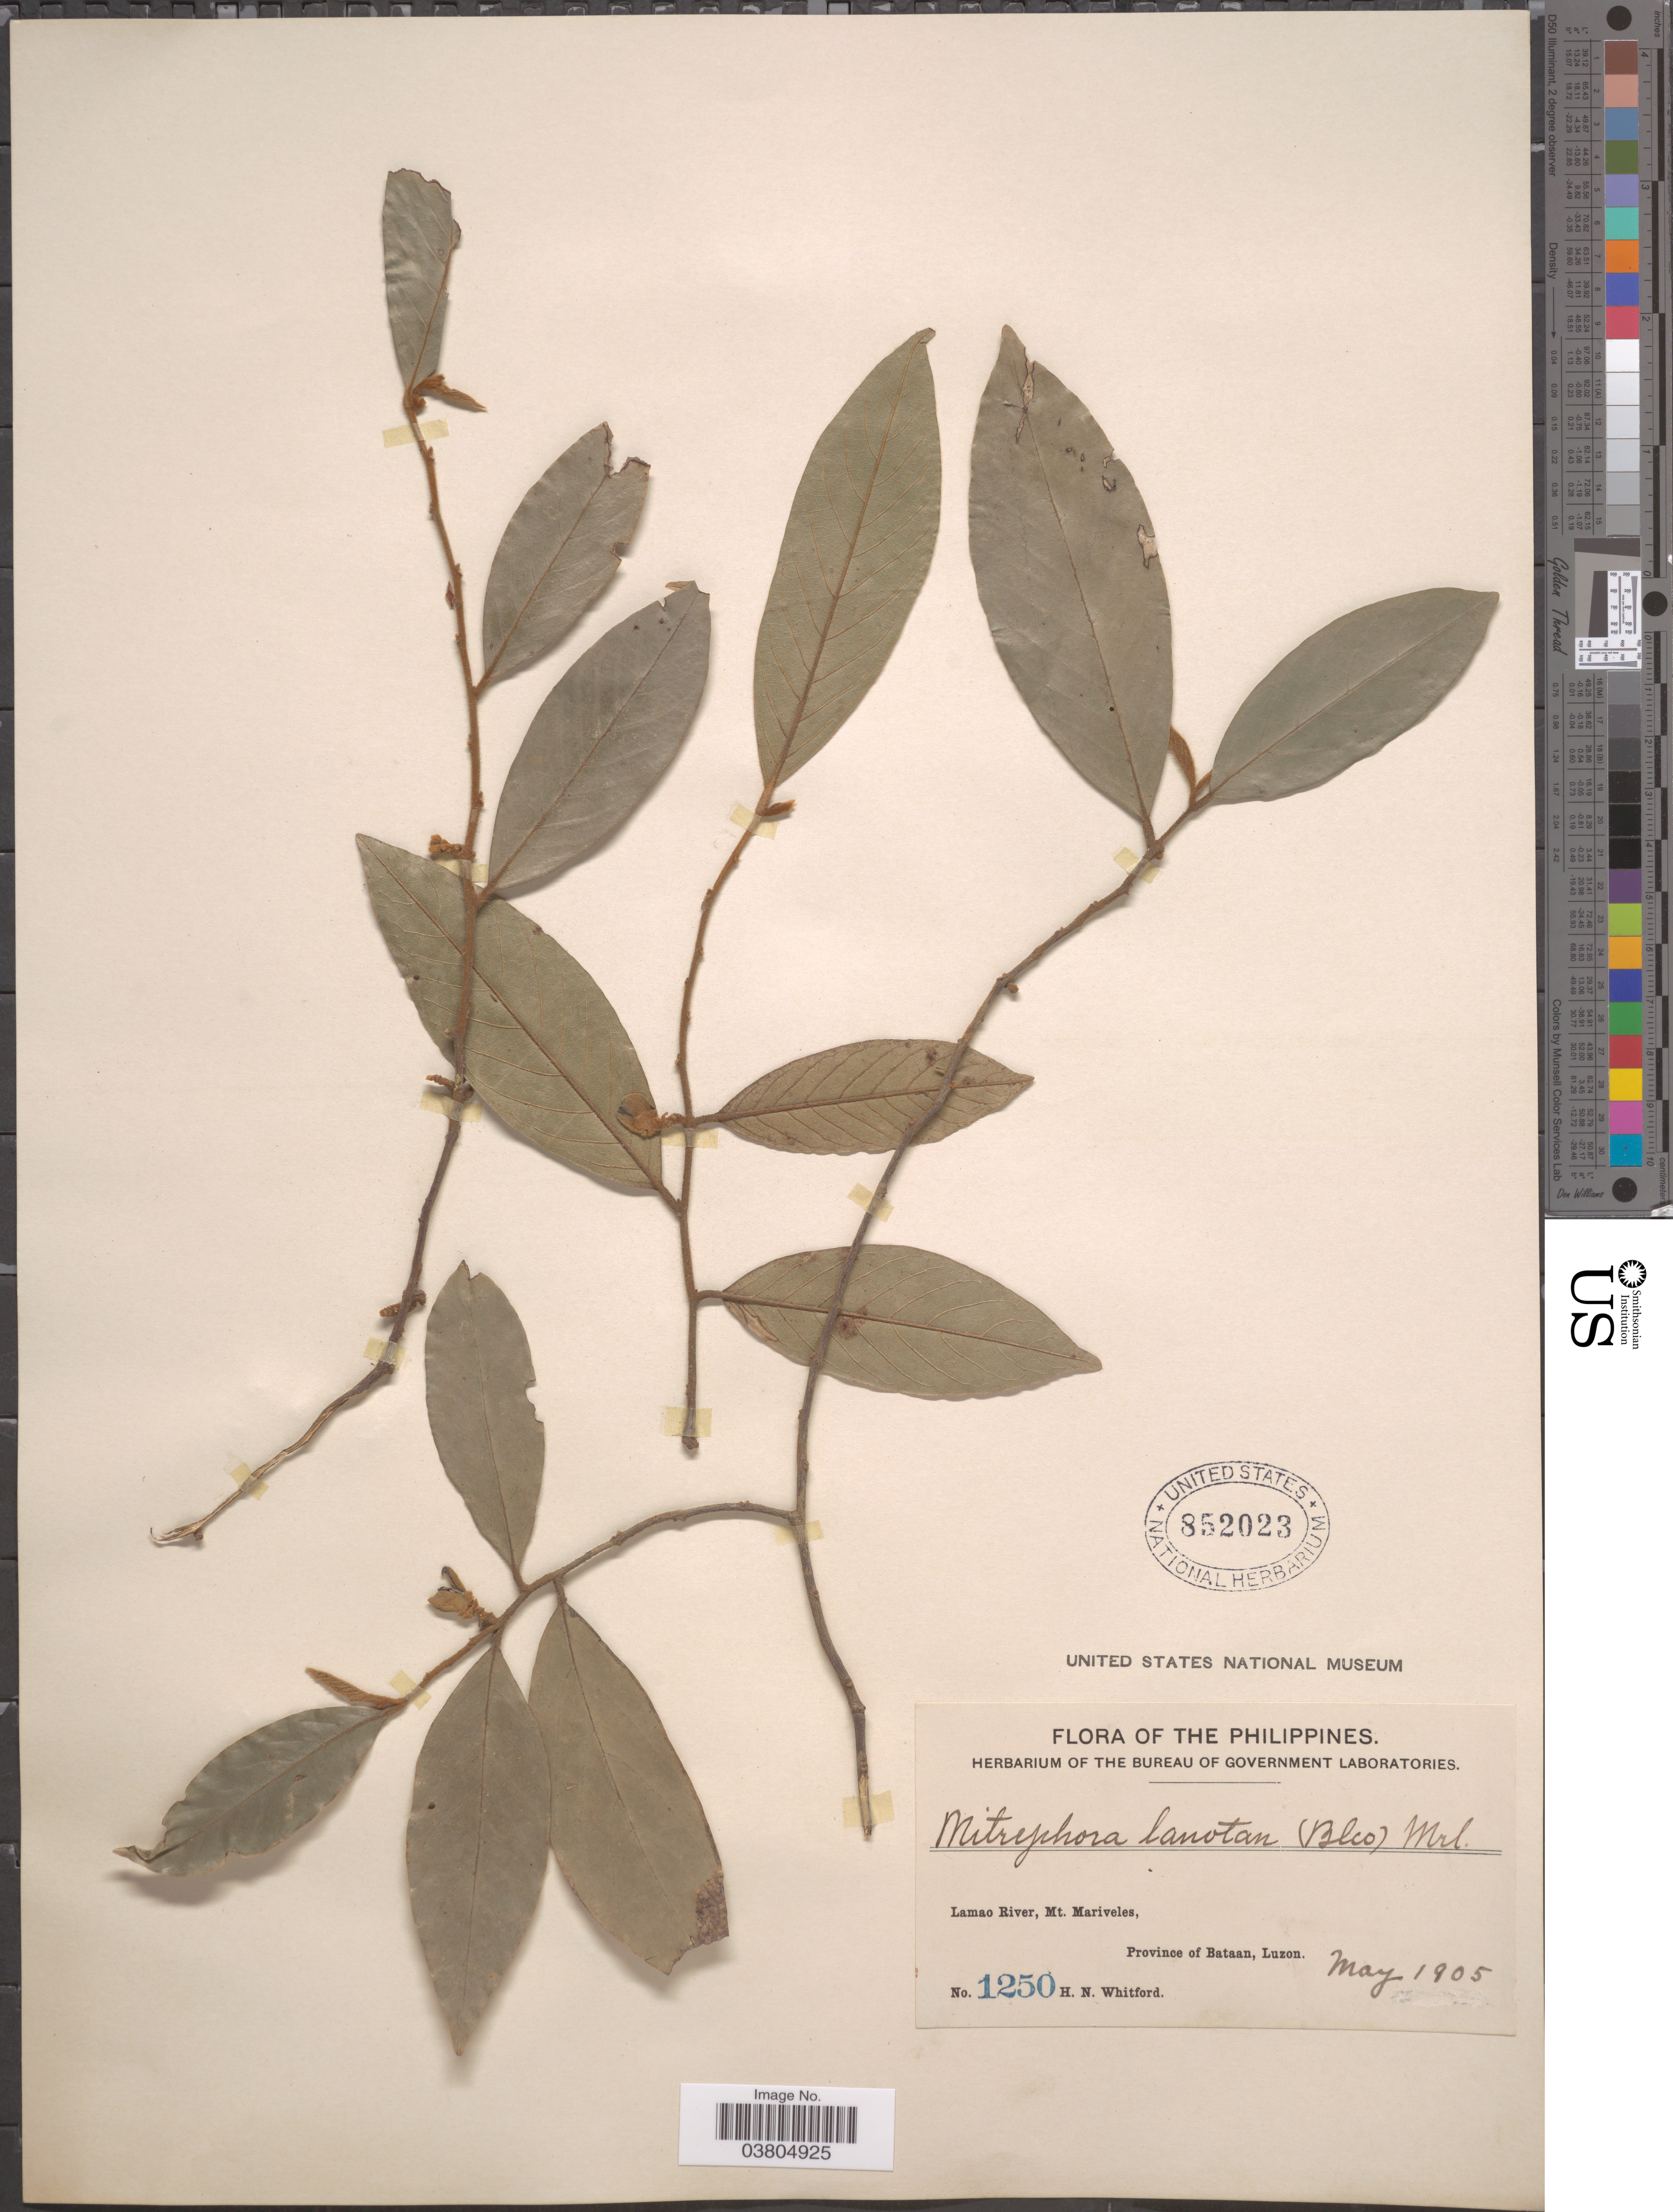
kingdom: Plantae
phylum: Tracheophyta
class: Magnoliopsida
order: Magnoliales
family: Annonaceae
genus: Mitrephora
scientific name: Mitrephora lanotan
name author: (Blanco) Merr.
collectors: H. N. Whitford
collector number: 1250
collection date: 1905-05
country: Philippines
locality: Lamao River, Mt. Mariveles, Province of Bataan, Luzon.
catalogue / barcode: US 852023